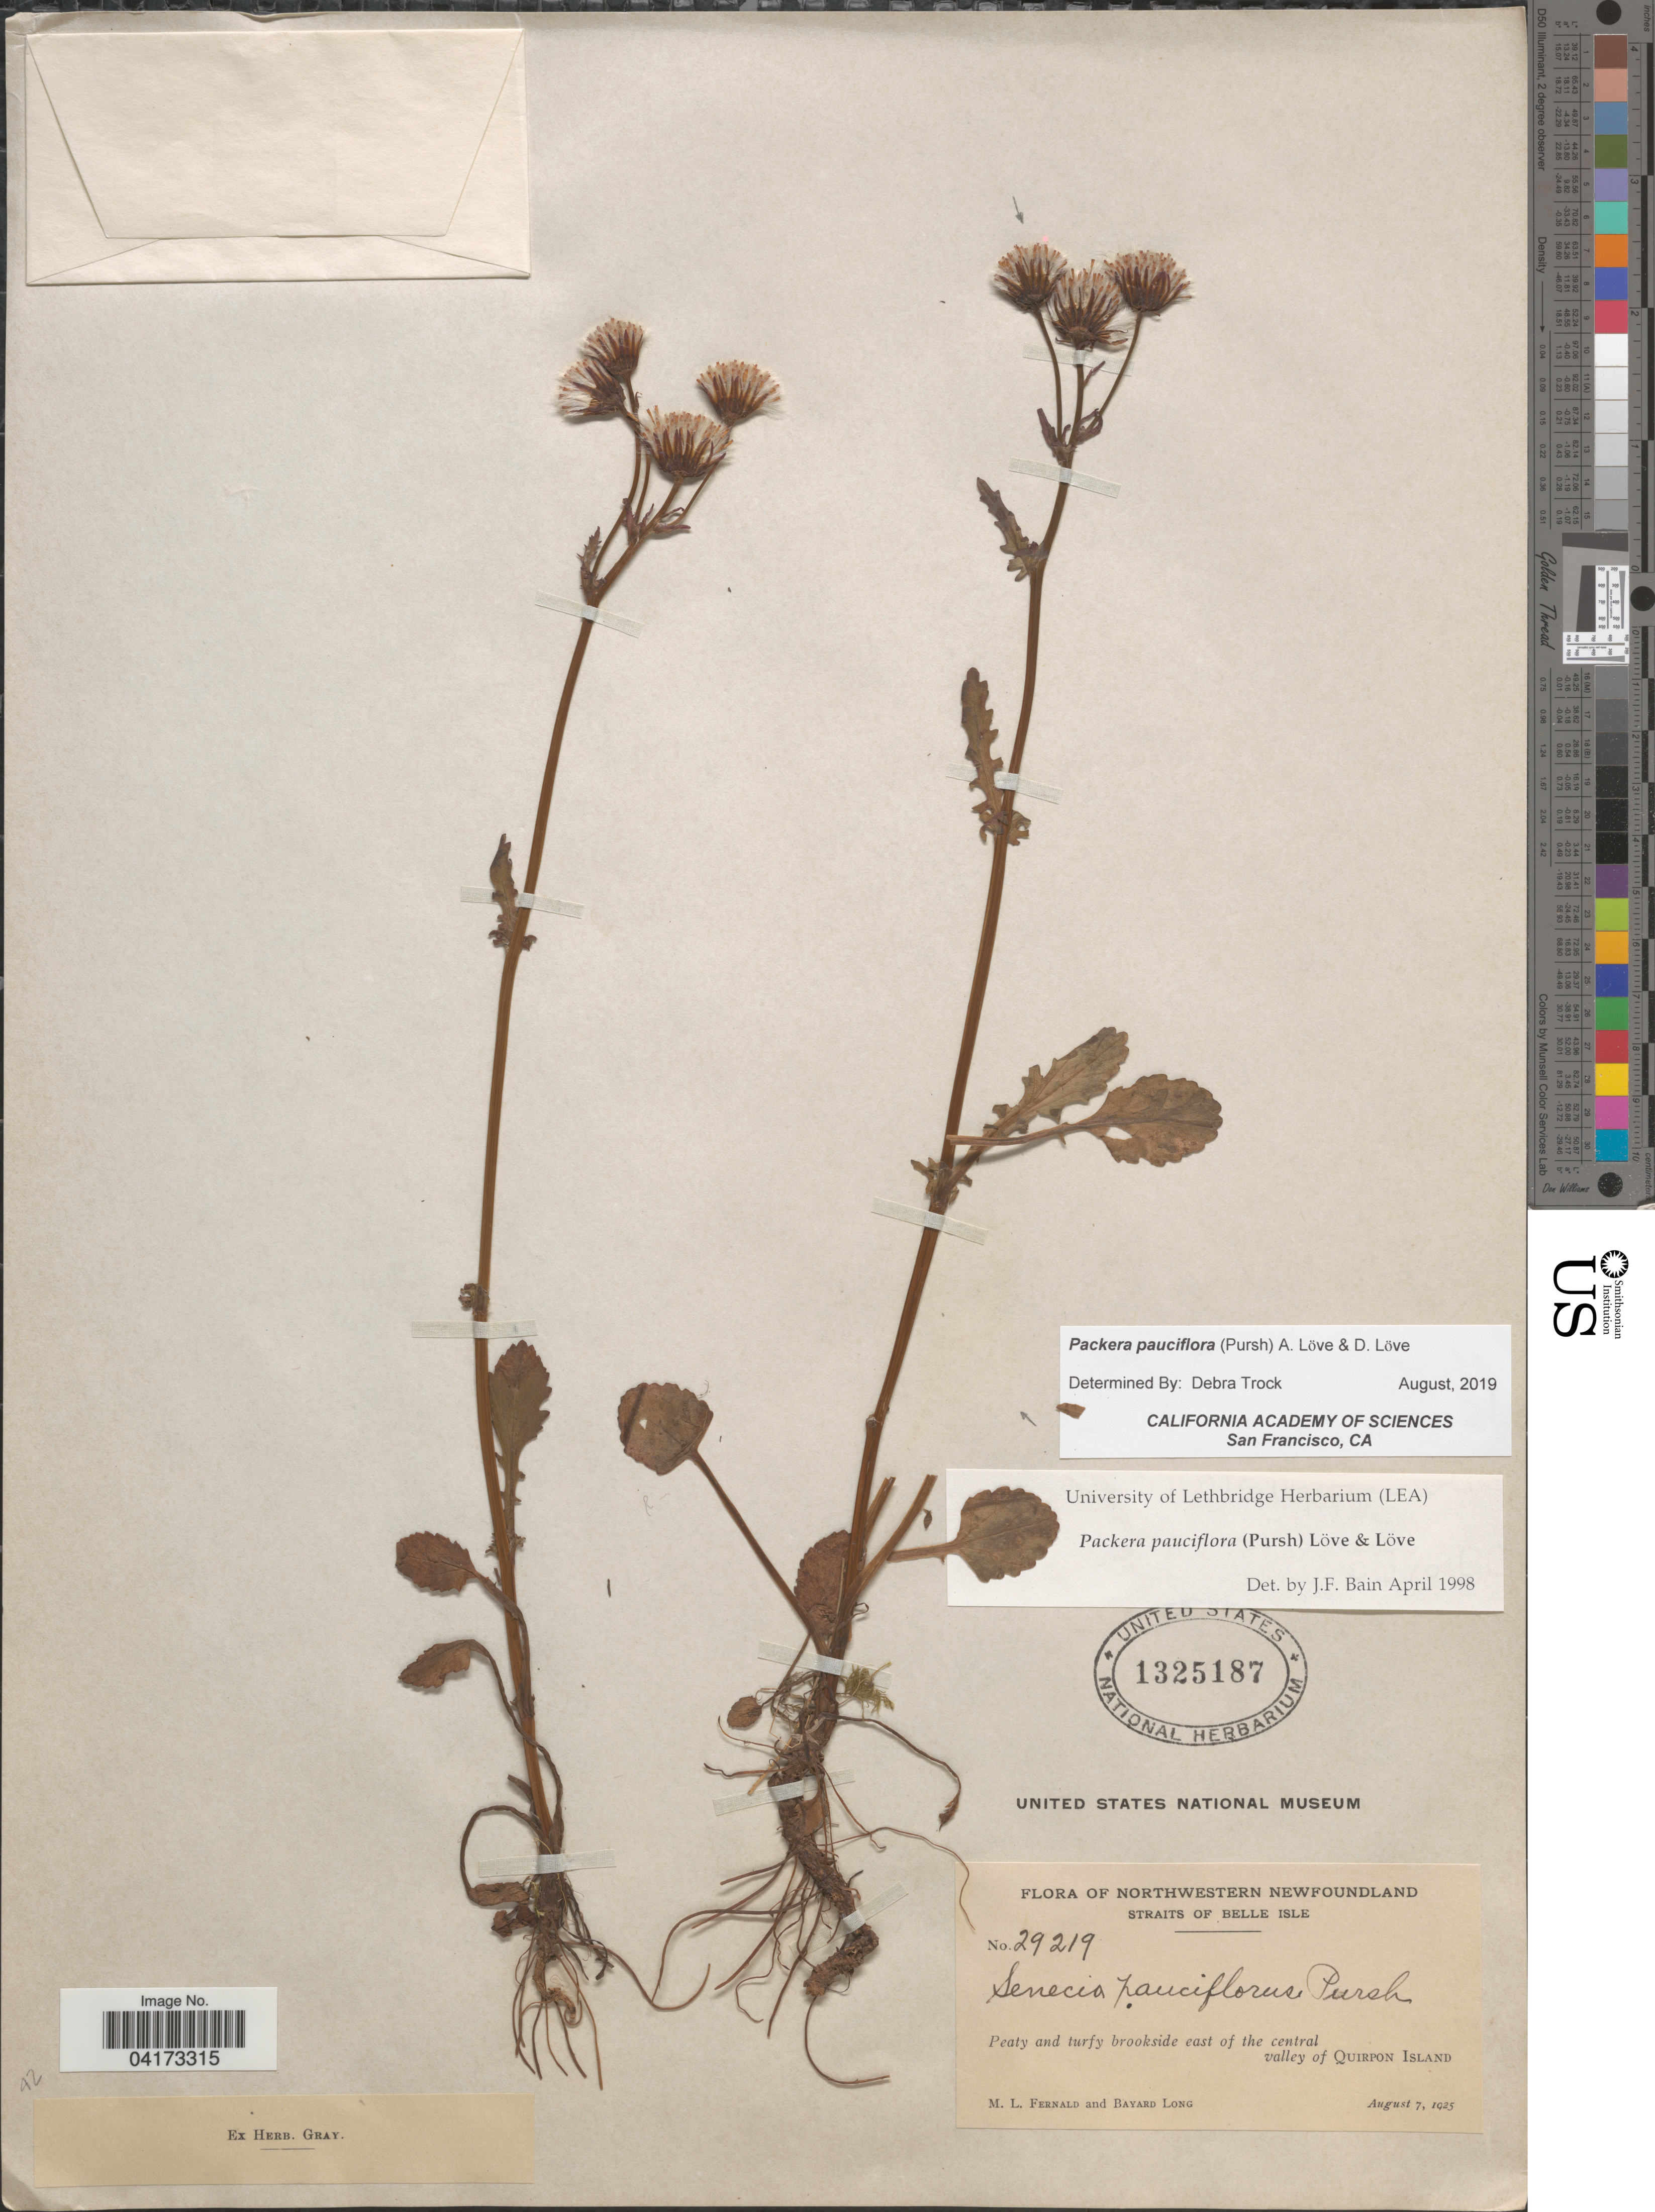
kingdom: Plantae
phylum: Tracheophyta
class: Magnoliopsida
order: Asterales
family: Asteraceae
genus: Packera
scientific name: Packera pauciflora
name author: (Pursh) W.A. Weber & Á. Löve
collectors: M. L. Fernald & B. Long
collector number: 29219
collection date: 1925-08-07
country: Canada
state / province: Newfoundland and Labrador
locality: Northwestern Newfoundland. Straits of Belle Isle. Peaty and turfy brookside east of the central valley of Quirpon Island.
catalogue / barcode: US 1325187